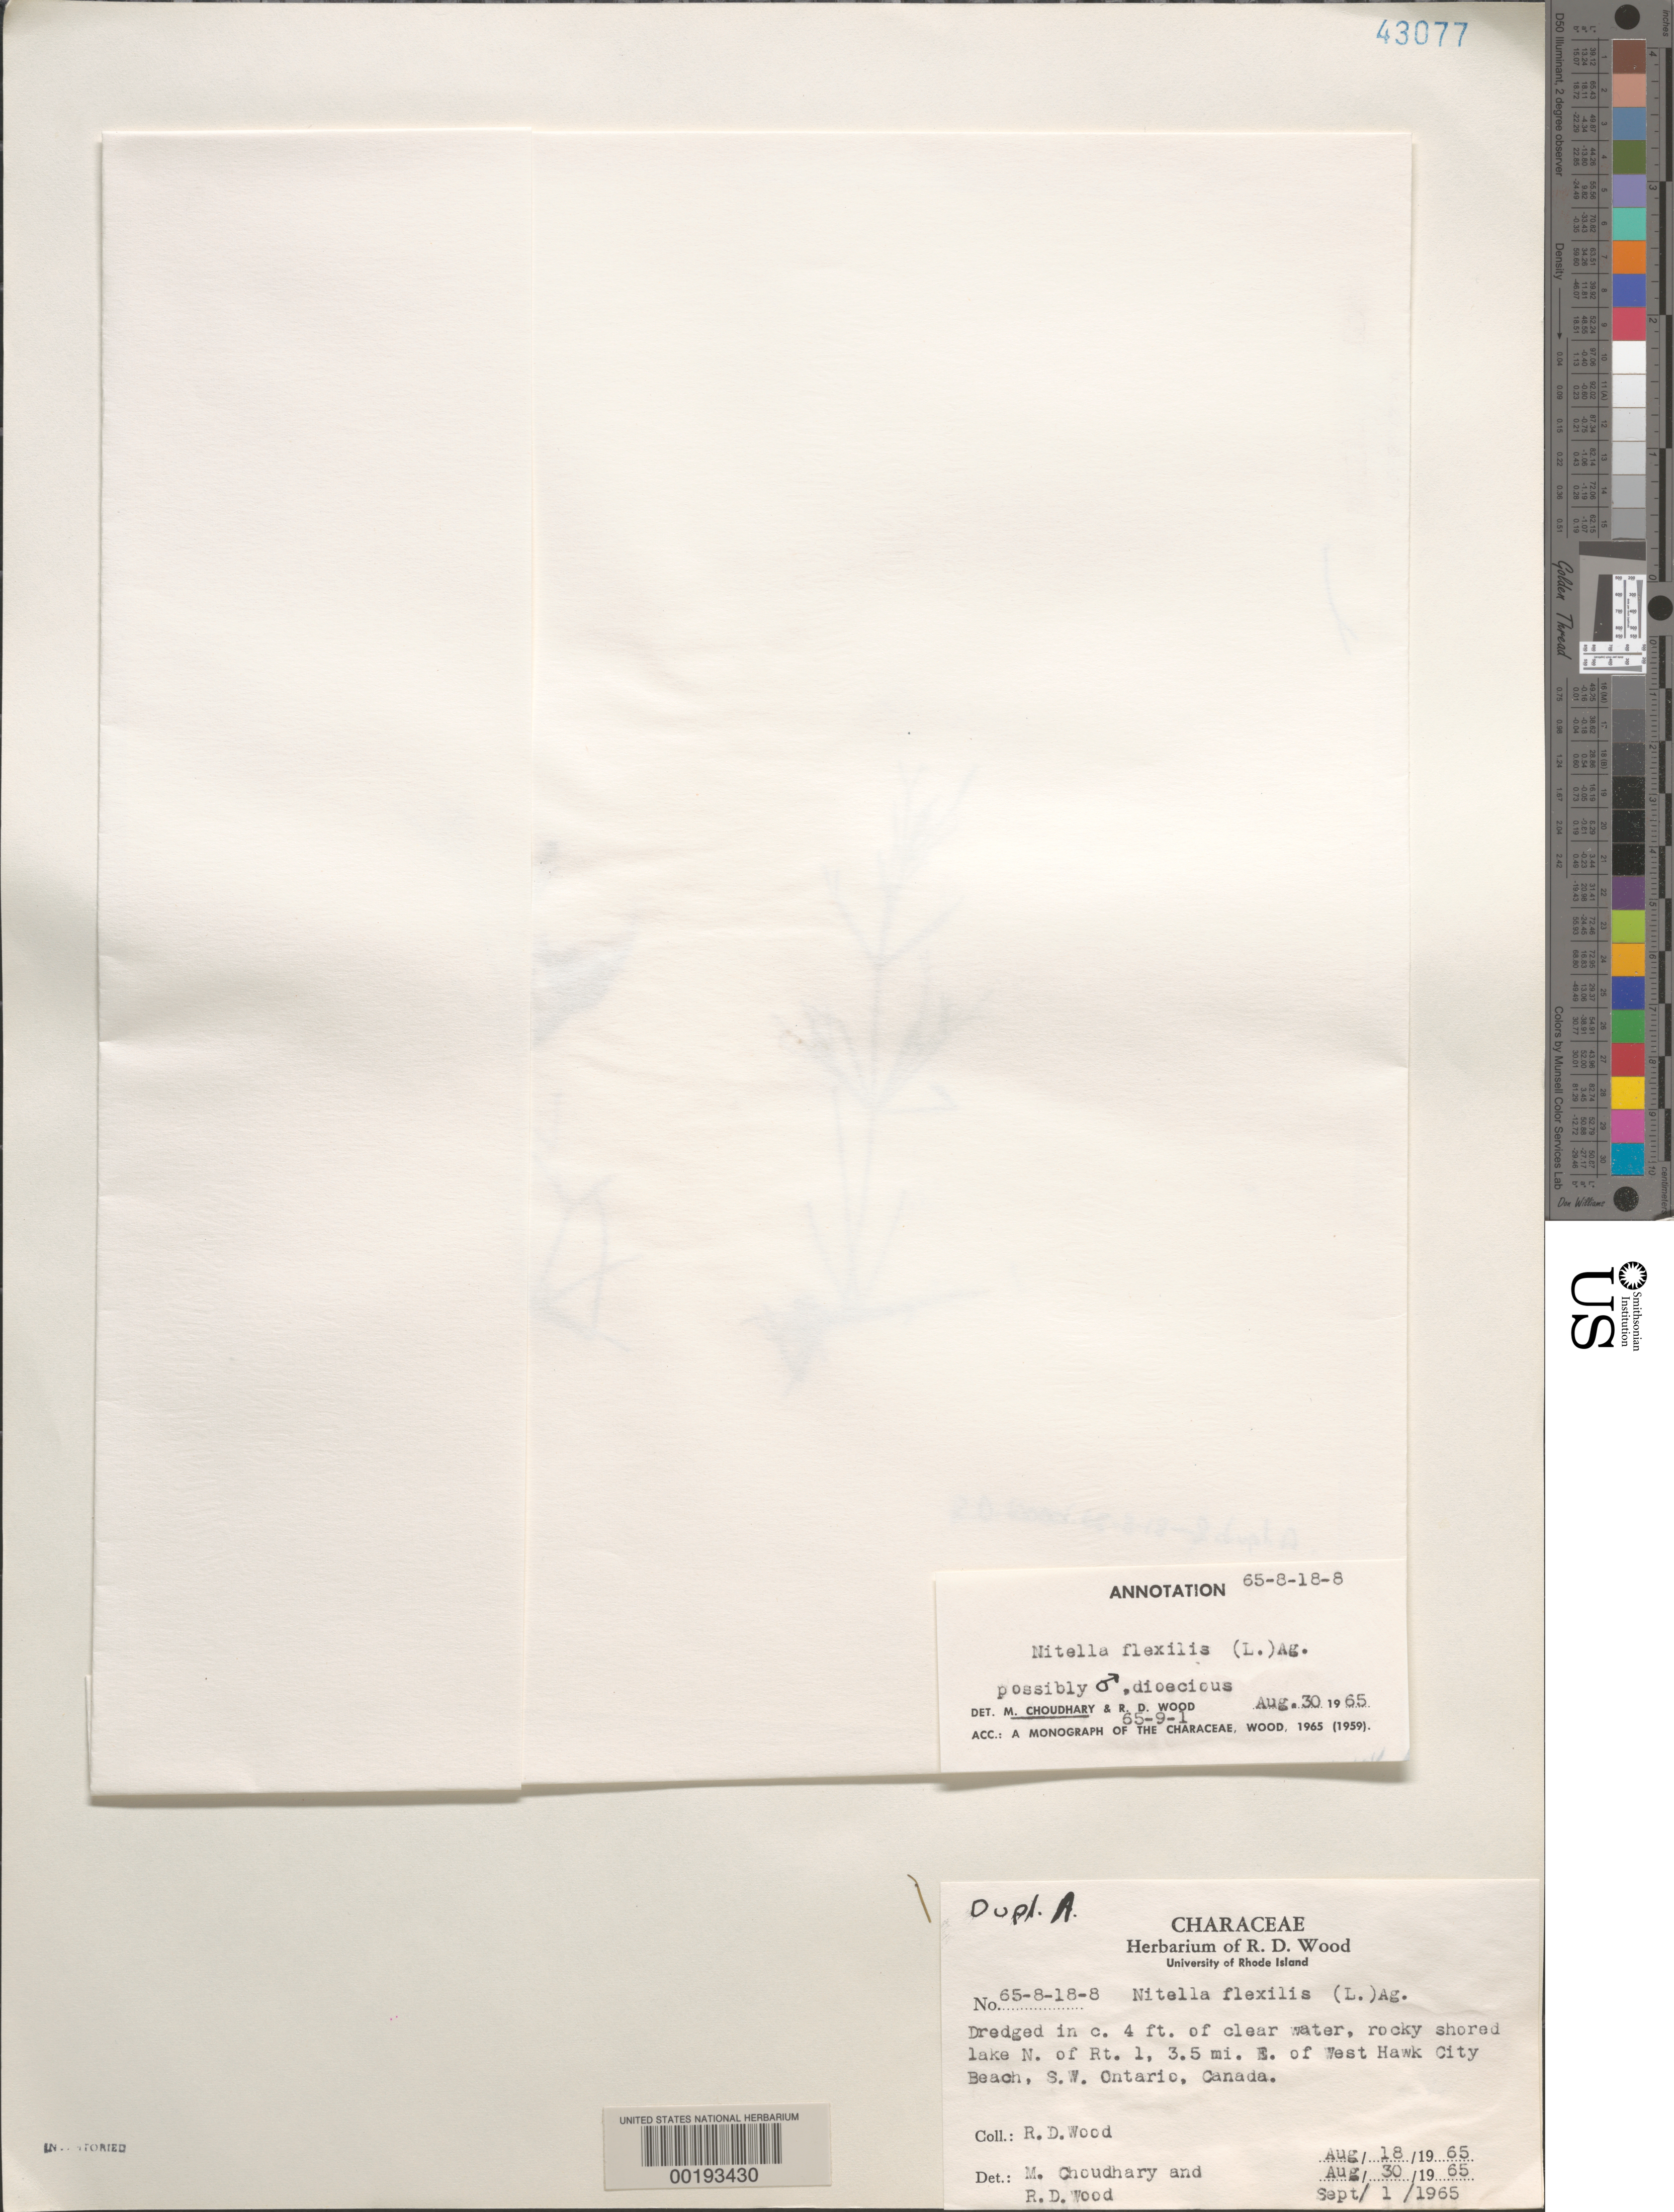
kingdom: Plantae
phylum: Charophyta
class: Charophyceae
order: Charales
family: Characeae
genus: Nitella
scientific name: Nitella flexilis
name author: (L.) C. Agardh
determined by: Wood, R. D.; Choudhary, M. C.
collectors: R. Wood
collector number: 65-8-18-8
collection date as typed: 18 Aug 1965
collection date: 1965-08-18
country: Canada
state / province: Ontario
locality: Lake north of Route 1, 3.5 miles east of West Hawk City Beach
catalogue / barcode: US 43077